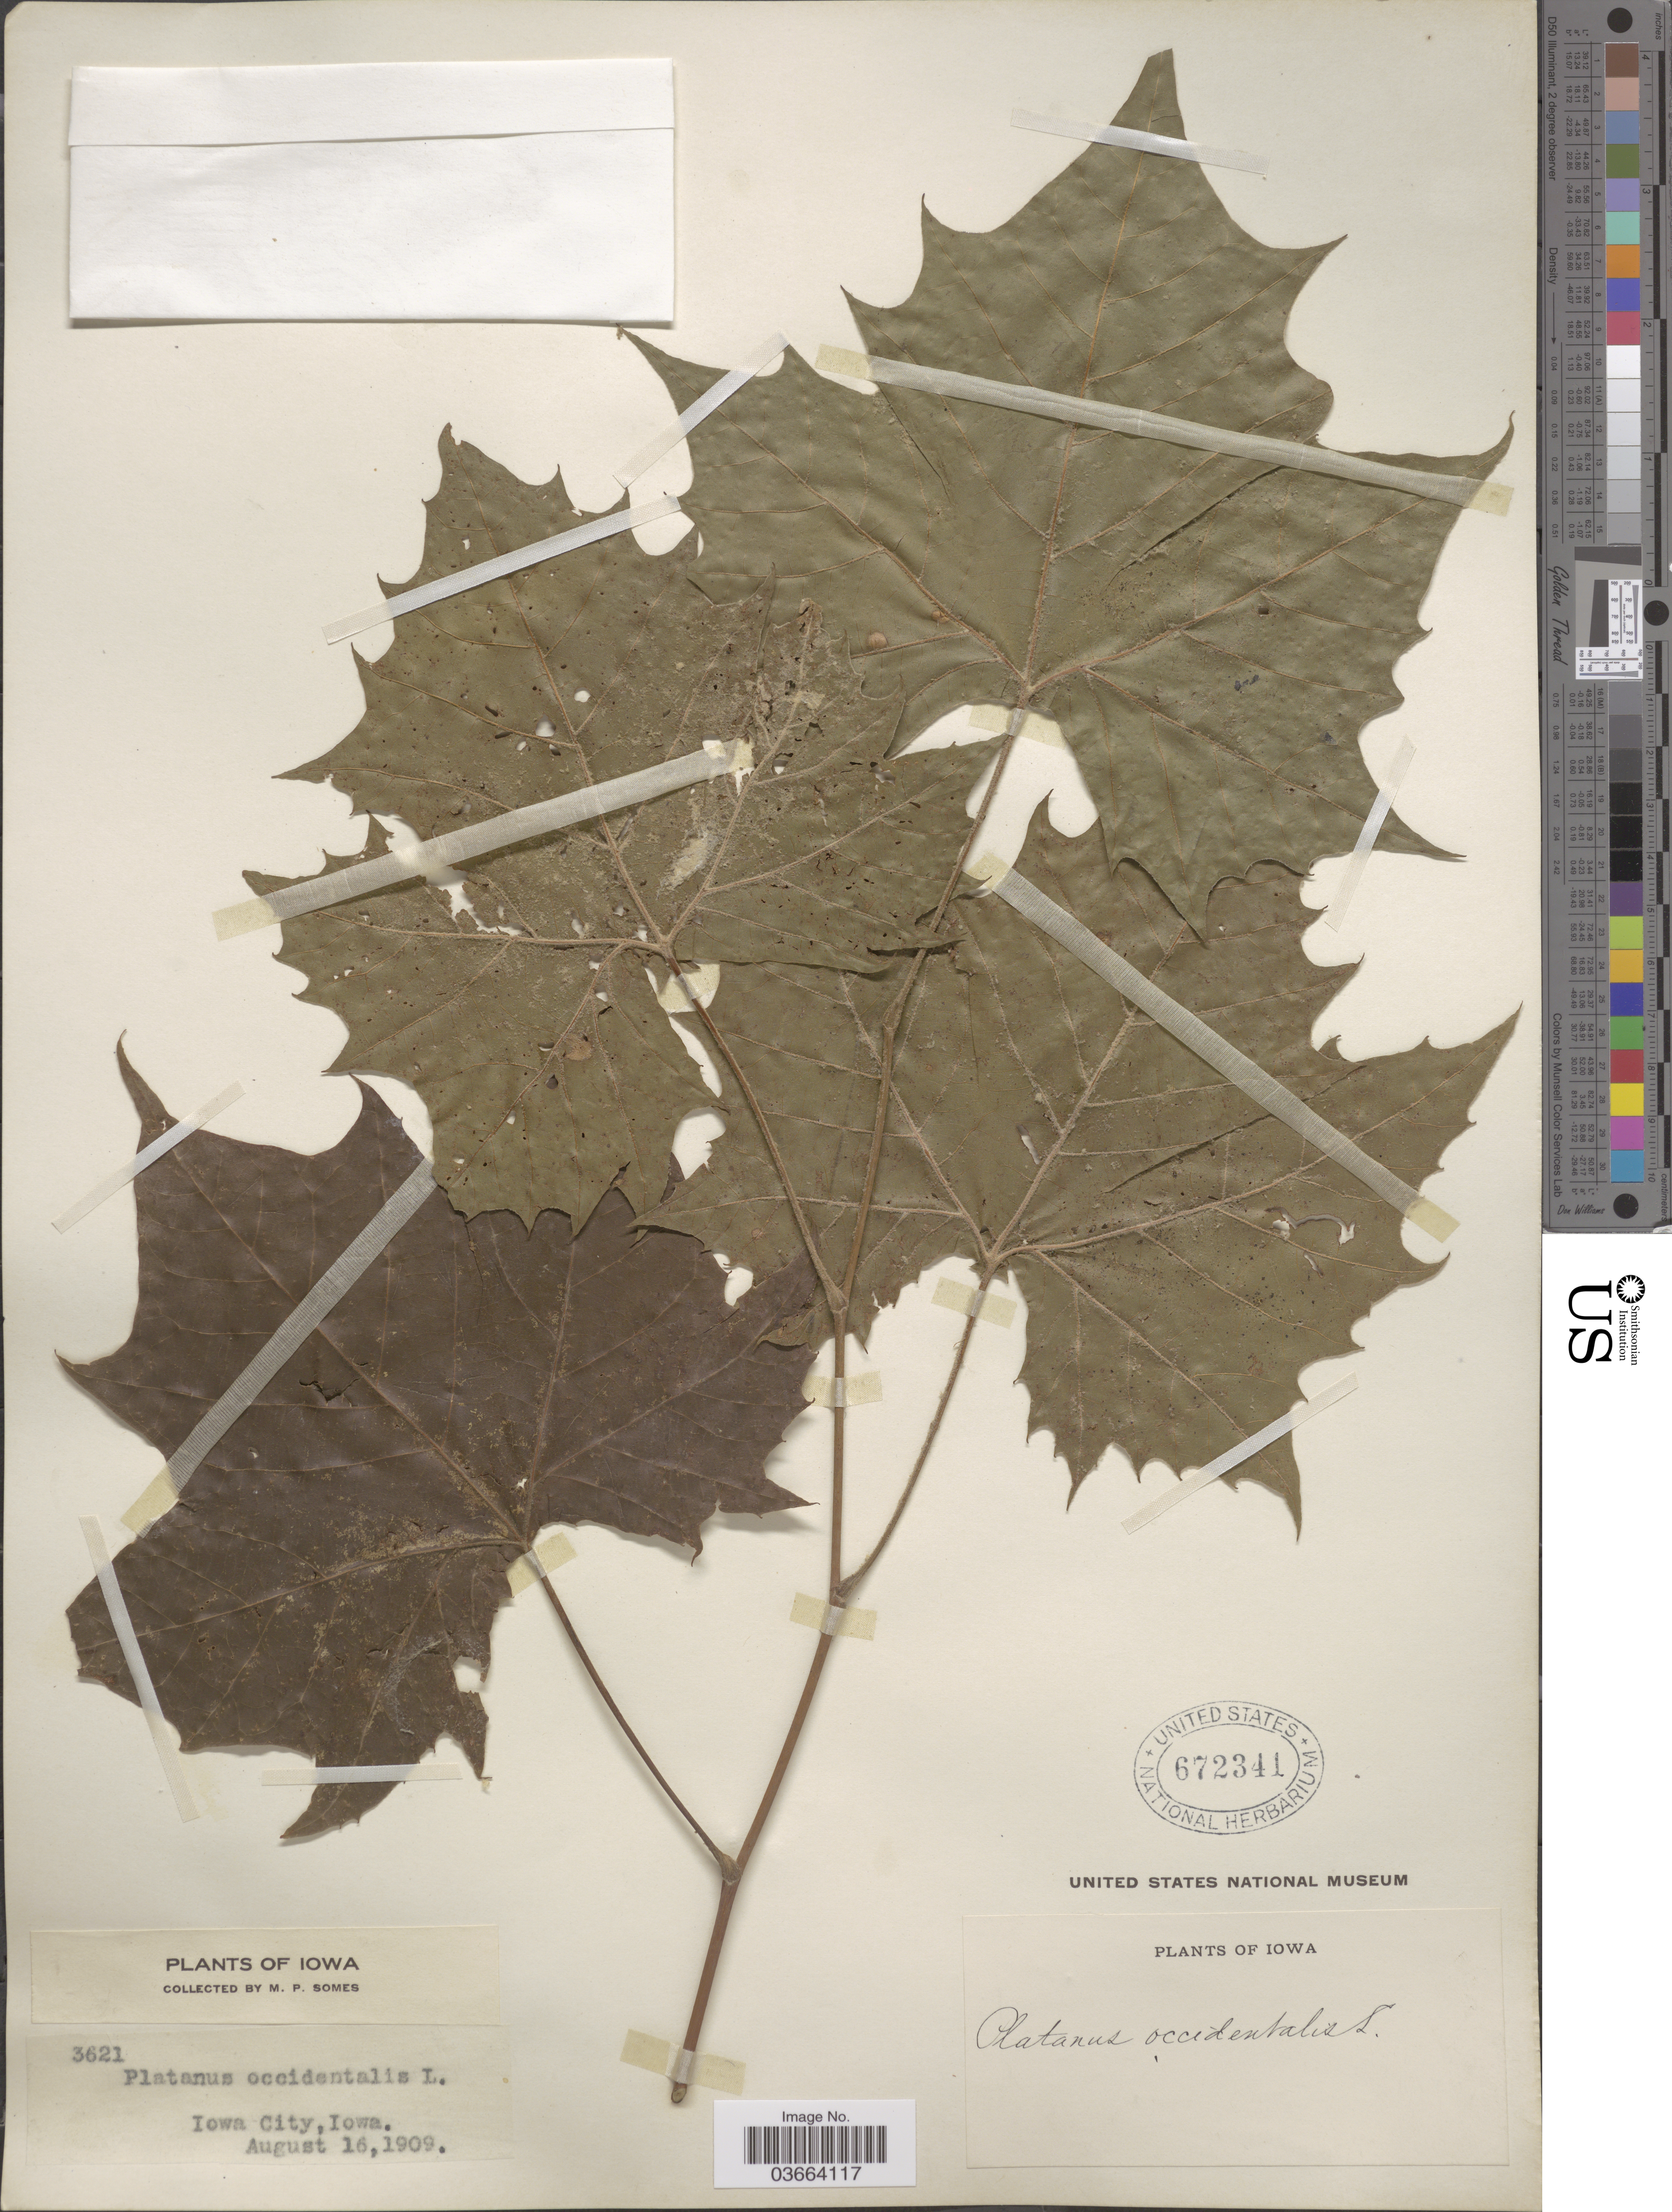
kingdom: Plantae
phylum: Tracheophyta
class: Magnoliopsida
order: Proteales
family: Platanaceae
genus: Platanus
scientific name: Platanus occidentalis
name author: L.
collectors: M. Somes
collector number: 3621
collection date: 1909-08-16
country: United States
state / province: Iowa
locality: Iowa City.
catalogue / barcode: US 672341